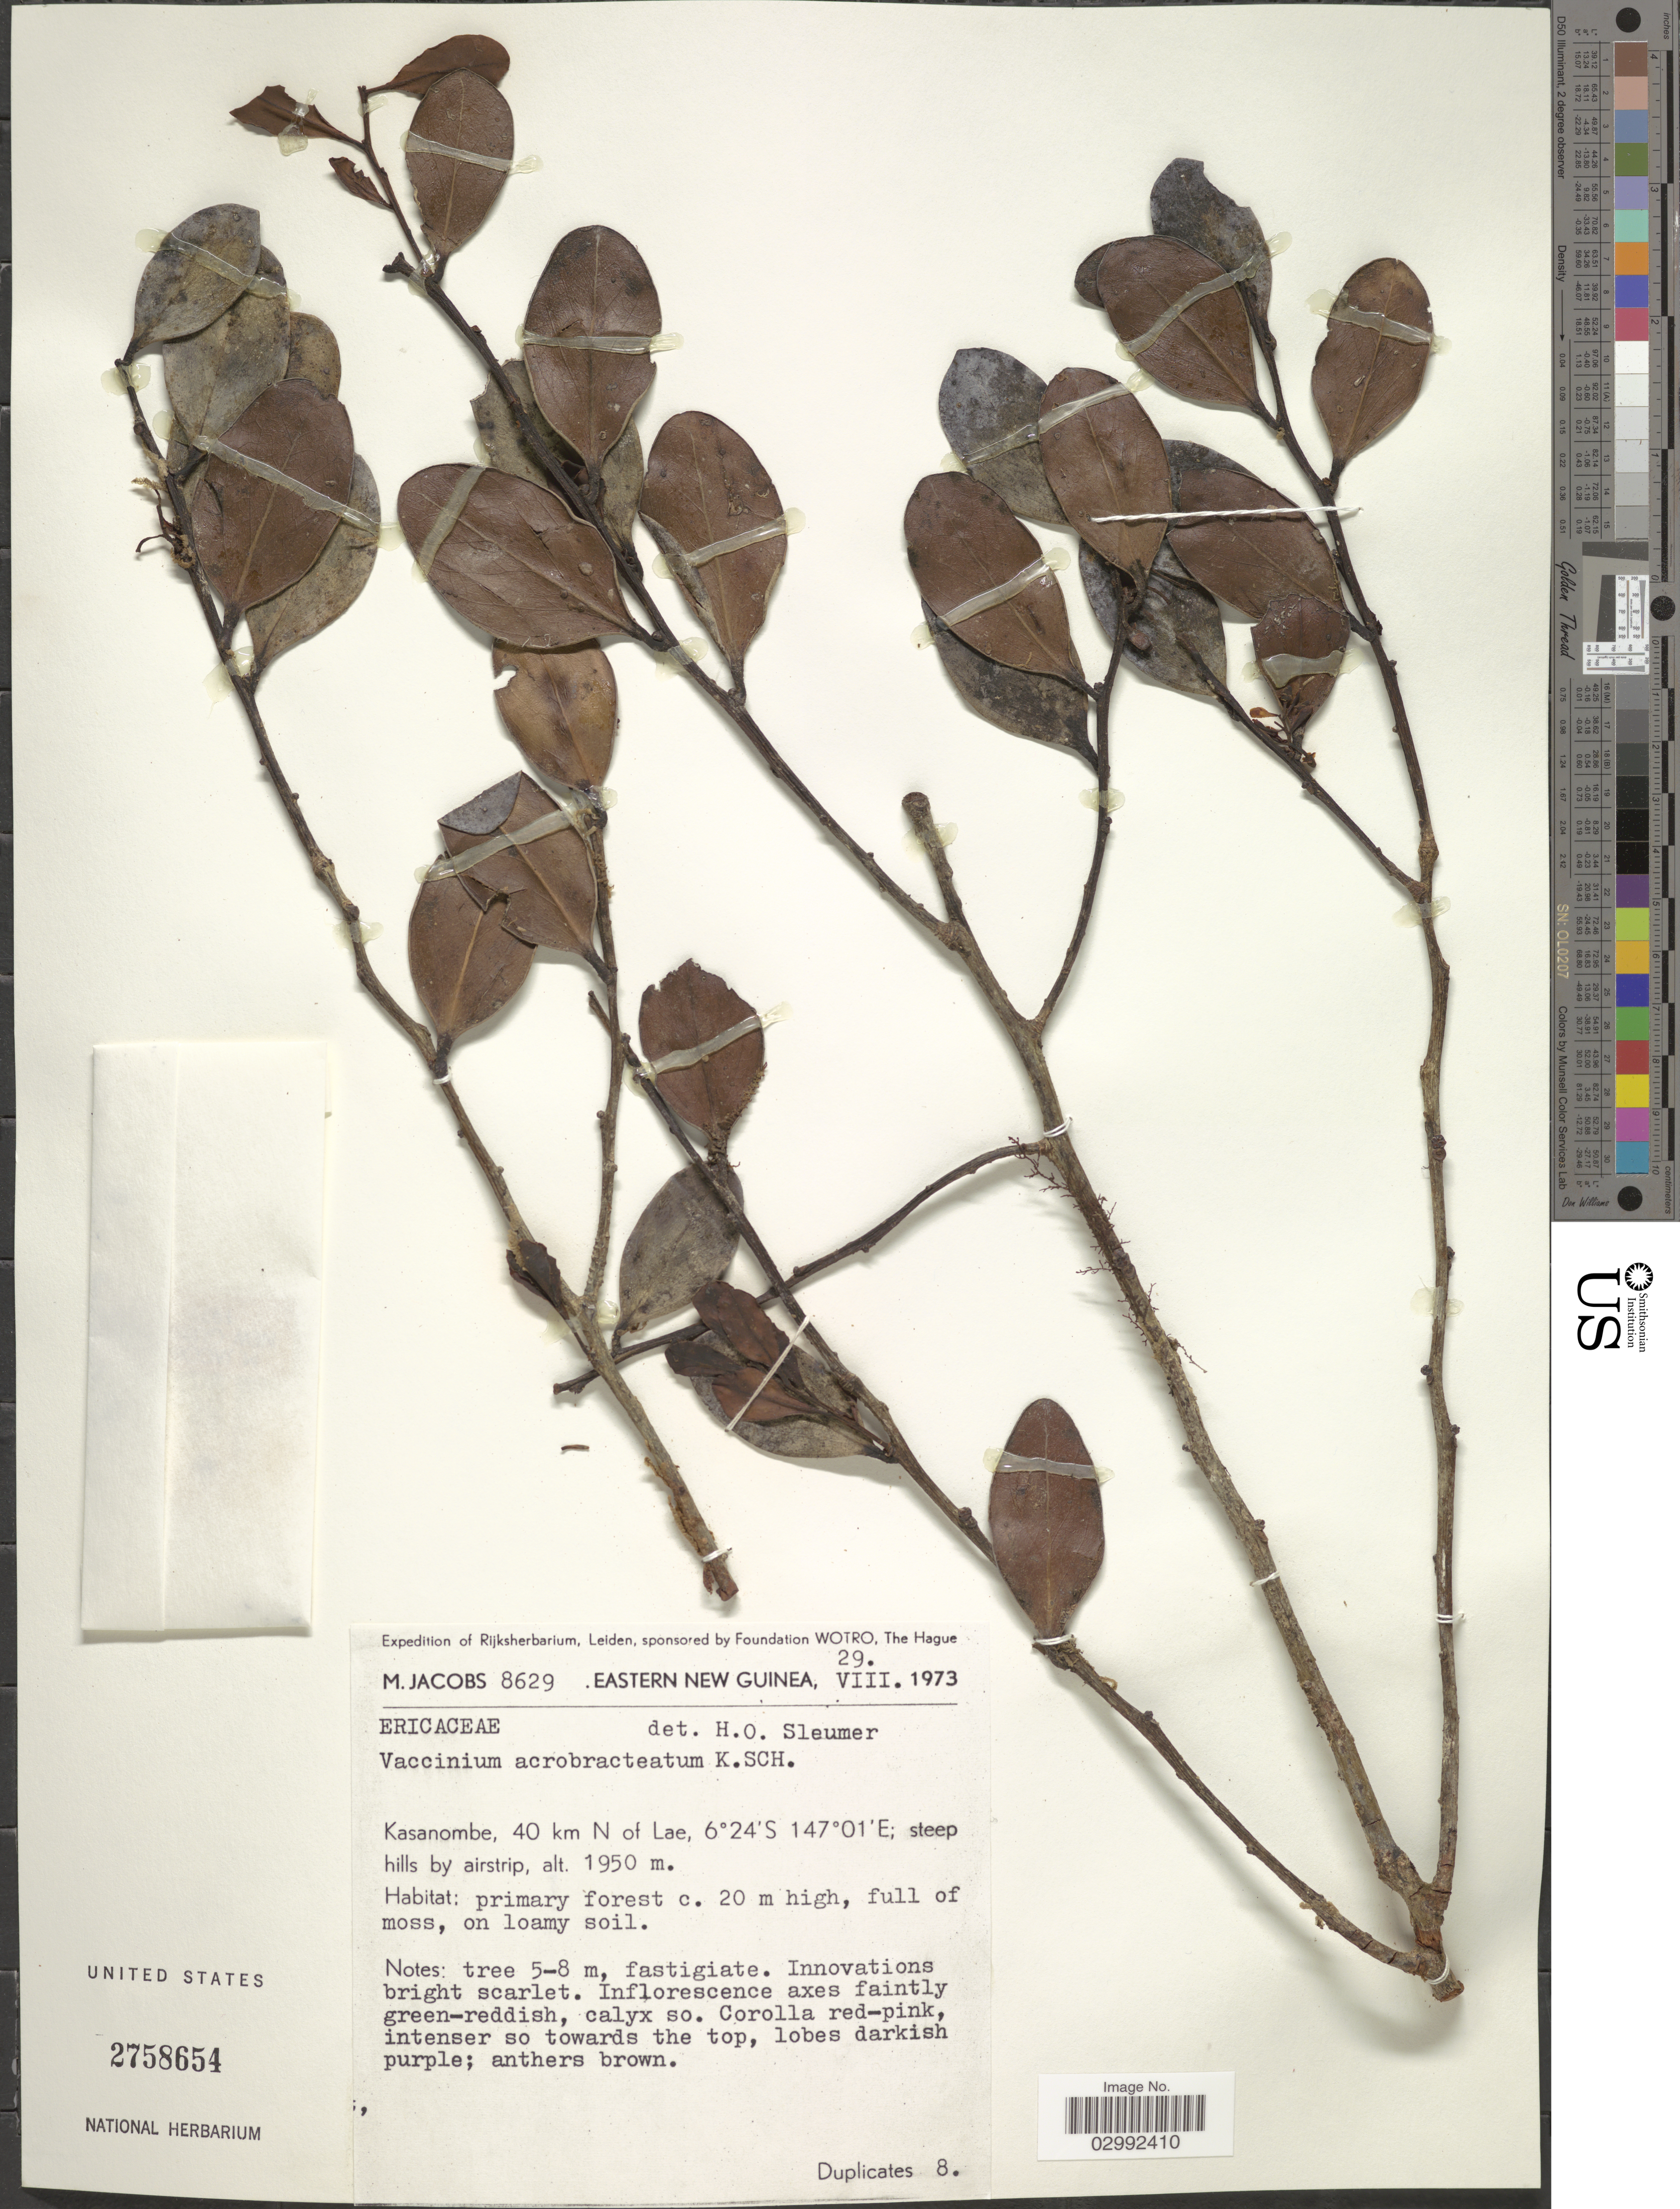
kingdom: Plantae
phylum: Tracheophyta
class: Magnoliopsida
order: Ericales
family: Ericaceae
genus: Vaccinium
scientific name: Vaccinium acrobracteatum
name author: K. Schum.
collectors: M. Jacobs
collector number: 8629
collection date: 1973-08-29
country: Papua New Guinea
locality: Eastern New Guinea, Kasanombe, 40 km N of Lae, steep hills by airstrip.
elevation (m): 1950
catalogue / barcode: US 2758654